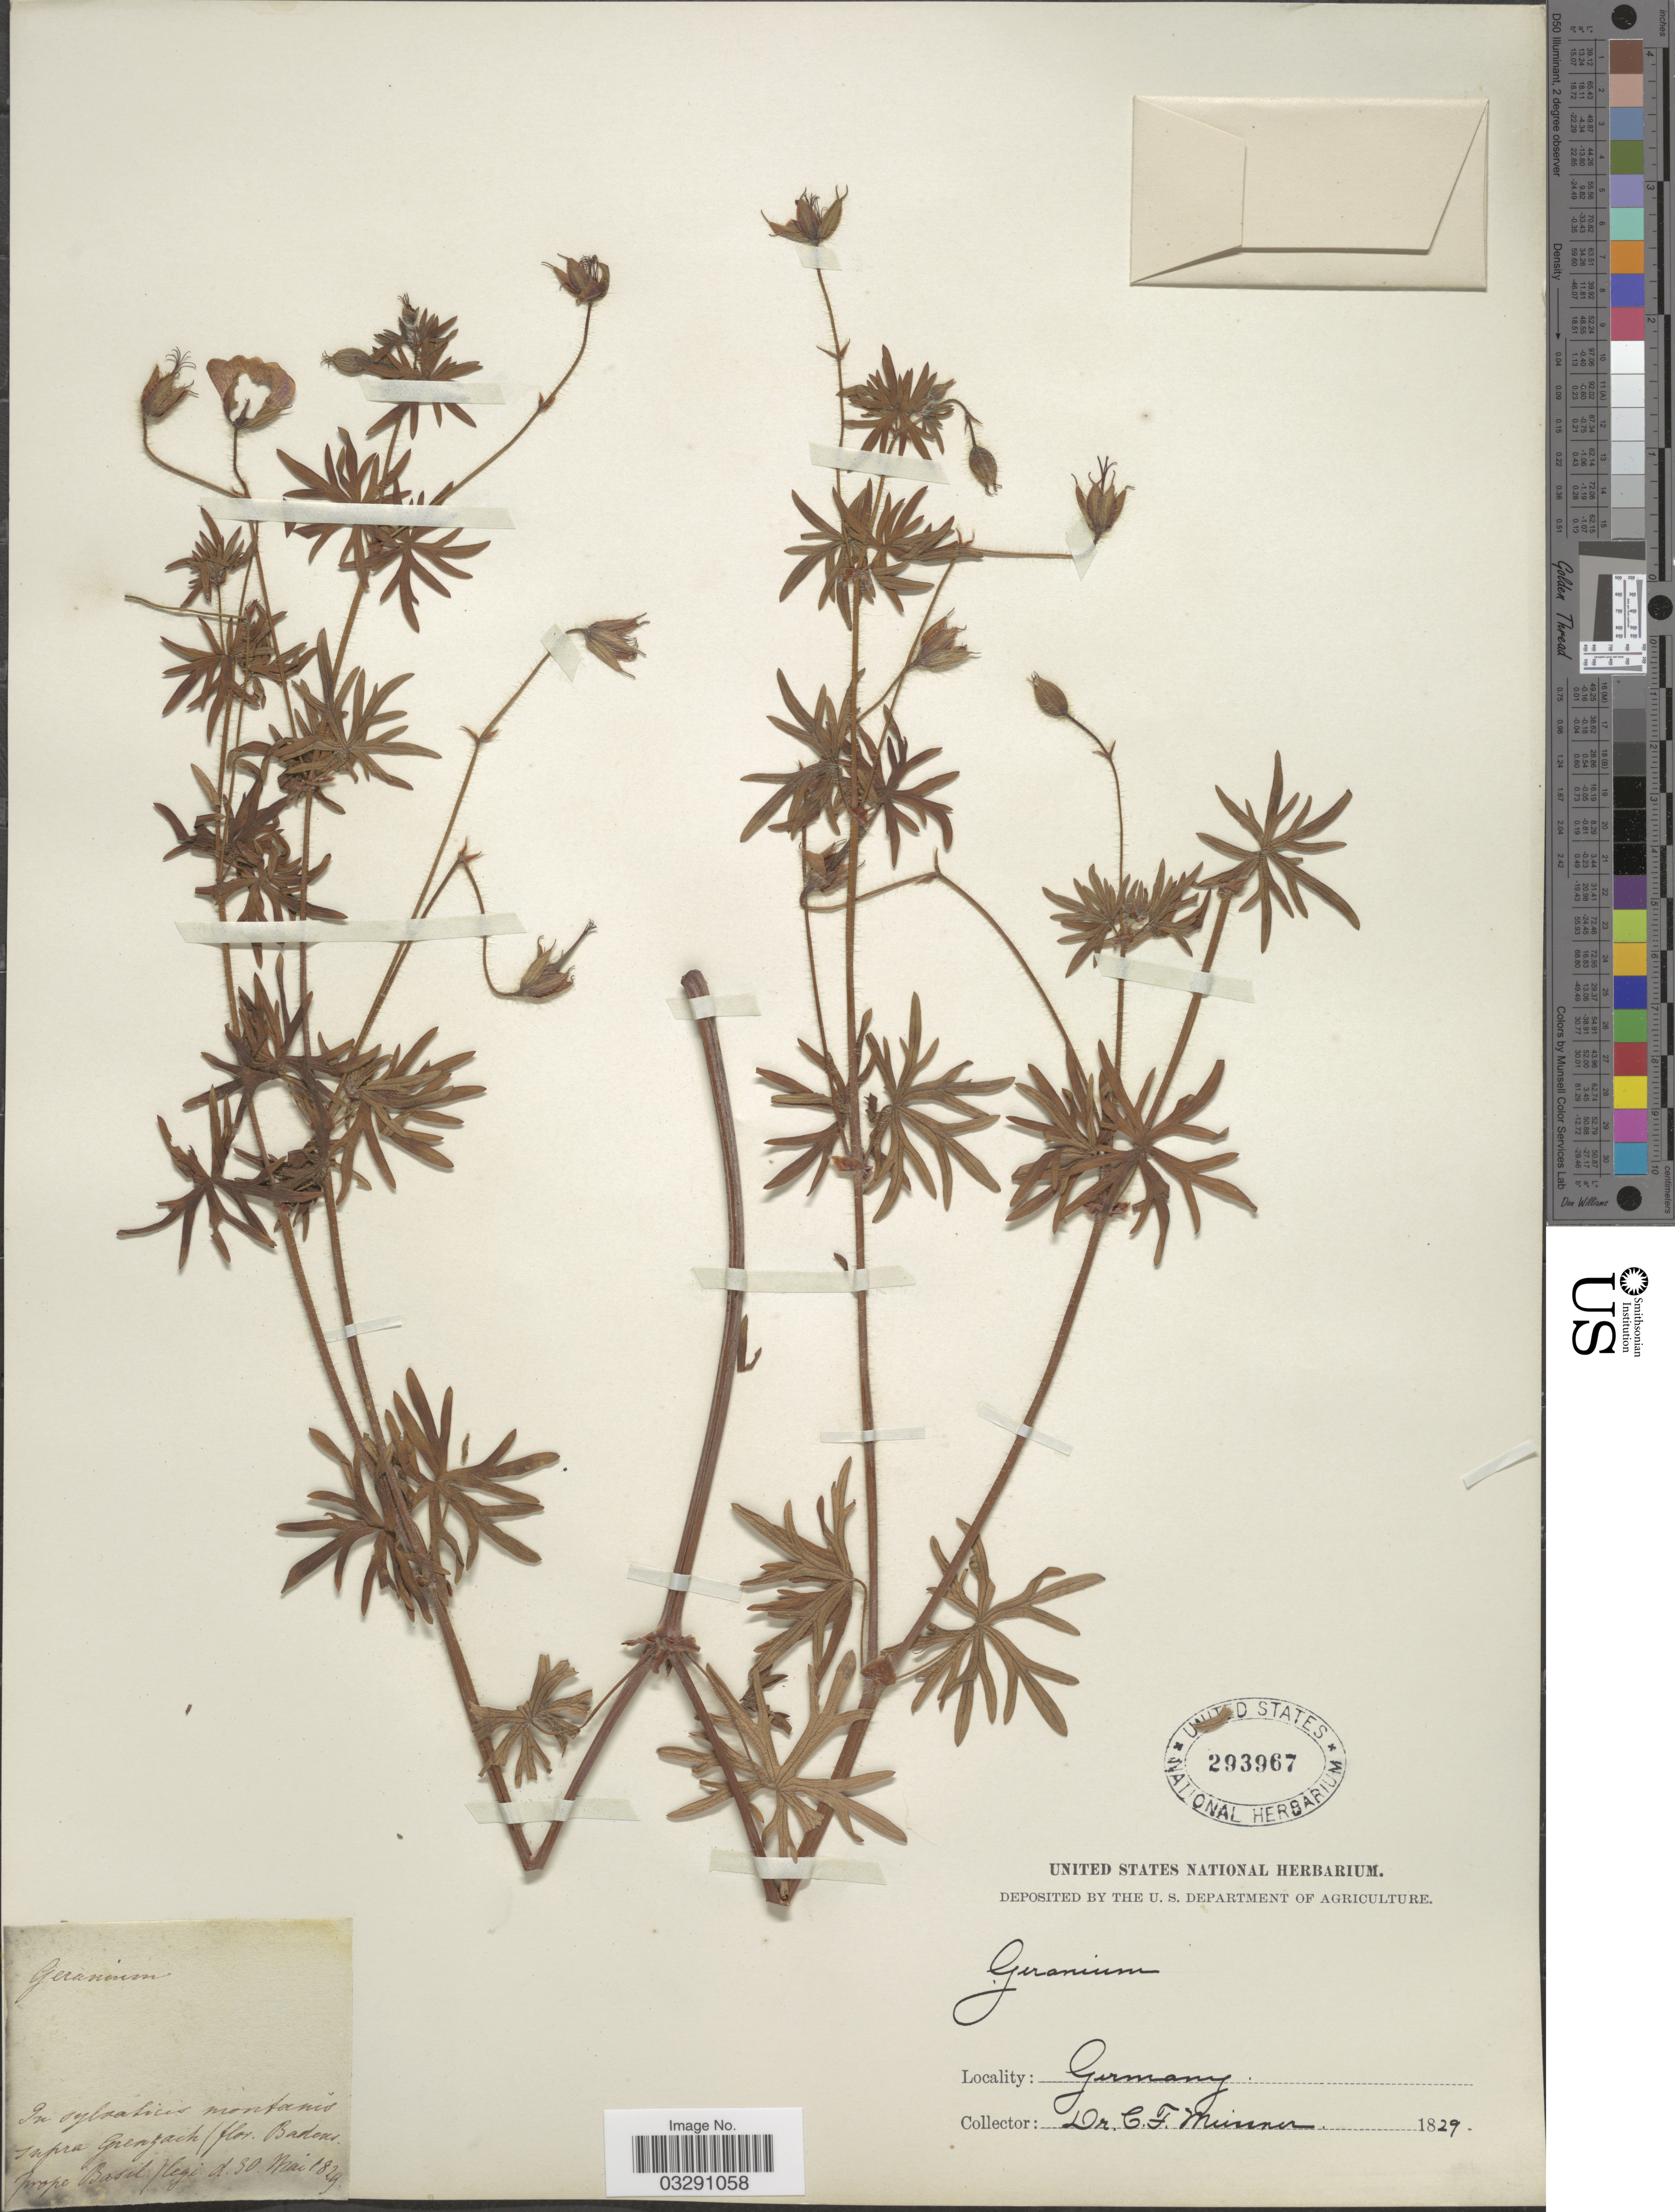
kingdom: Plantae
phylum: Tracheophyta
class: Magnoliopsida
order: Geraniales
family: Geraniaceae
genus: Geranium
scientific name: Geranium sp.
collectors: C. Munner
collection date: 1829-05-30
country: Germany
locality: In sylvaticis montanis supra Grenzach (flor. Badens, prope Basil).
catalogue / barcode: US 293967